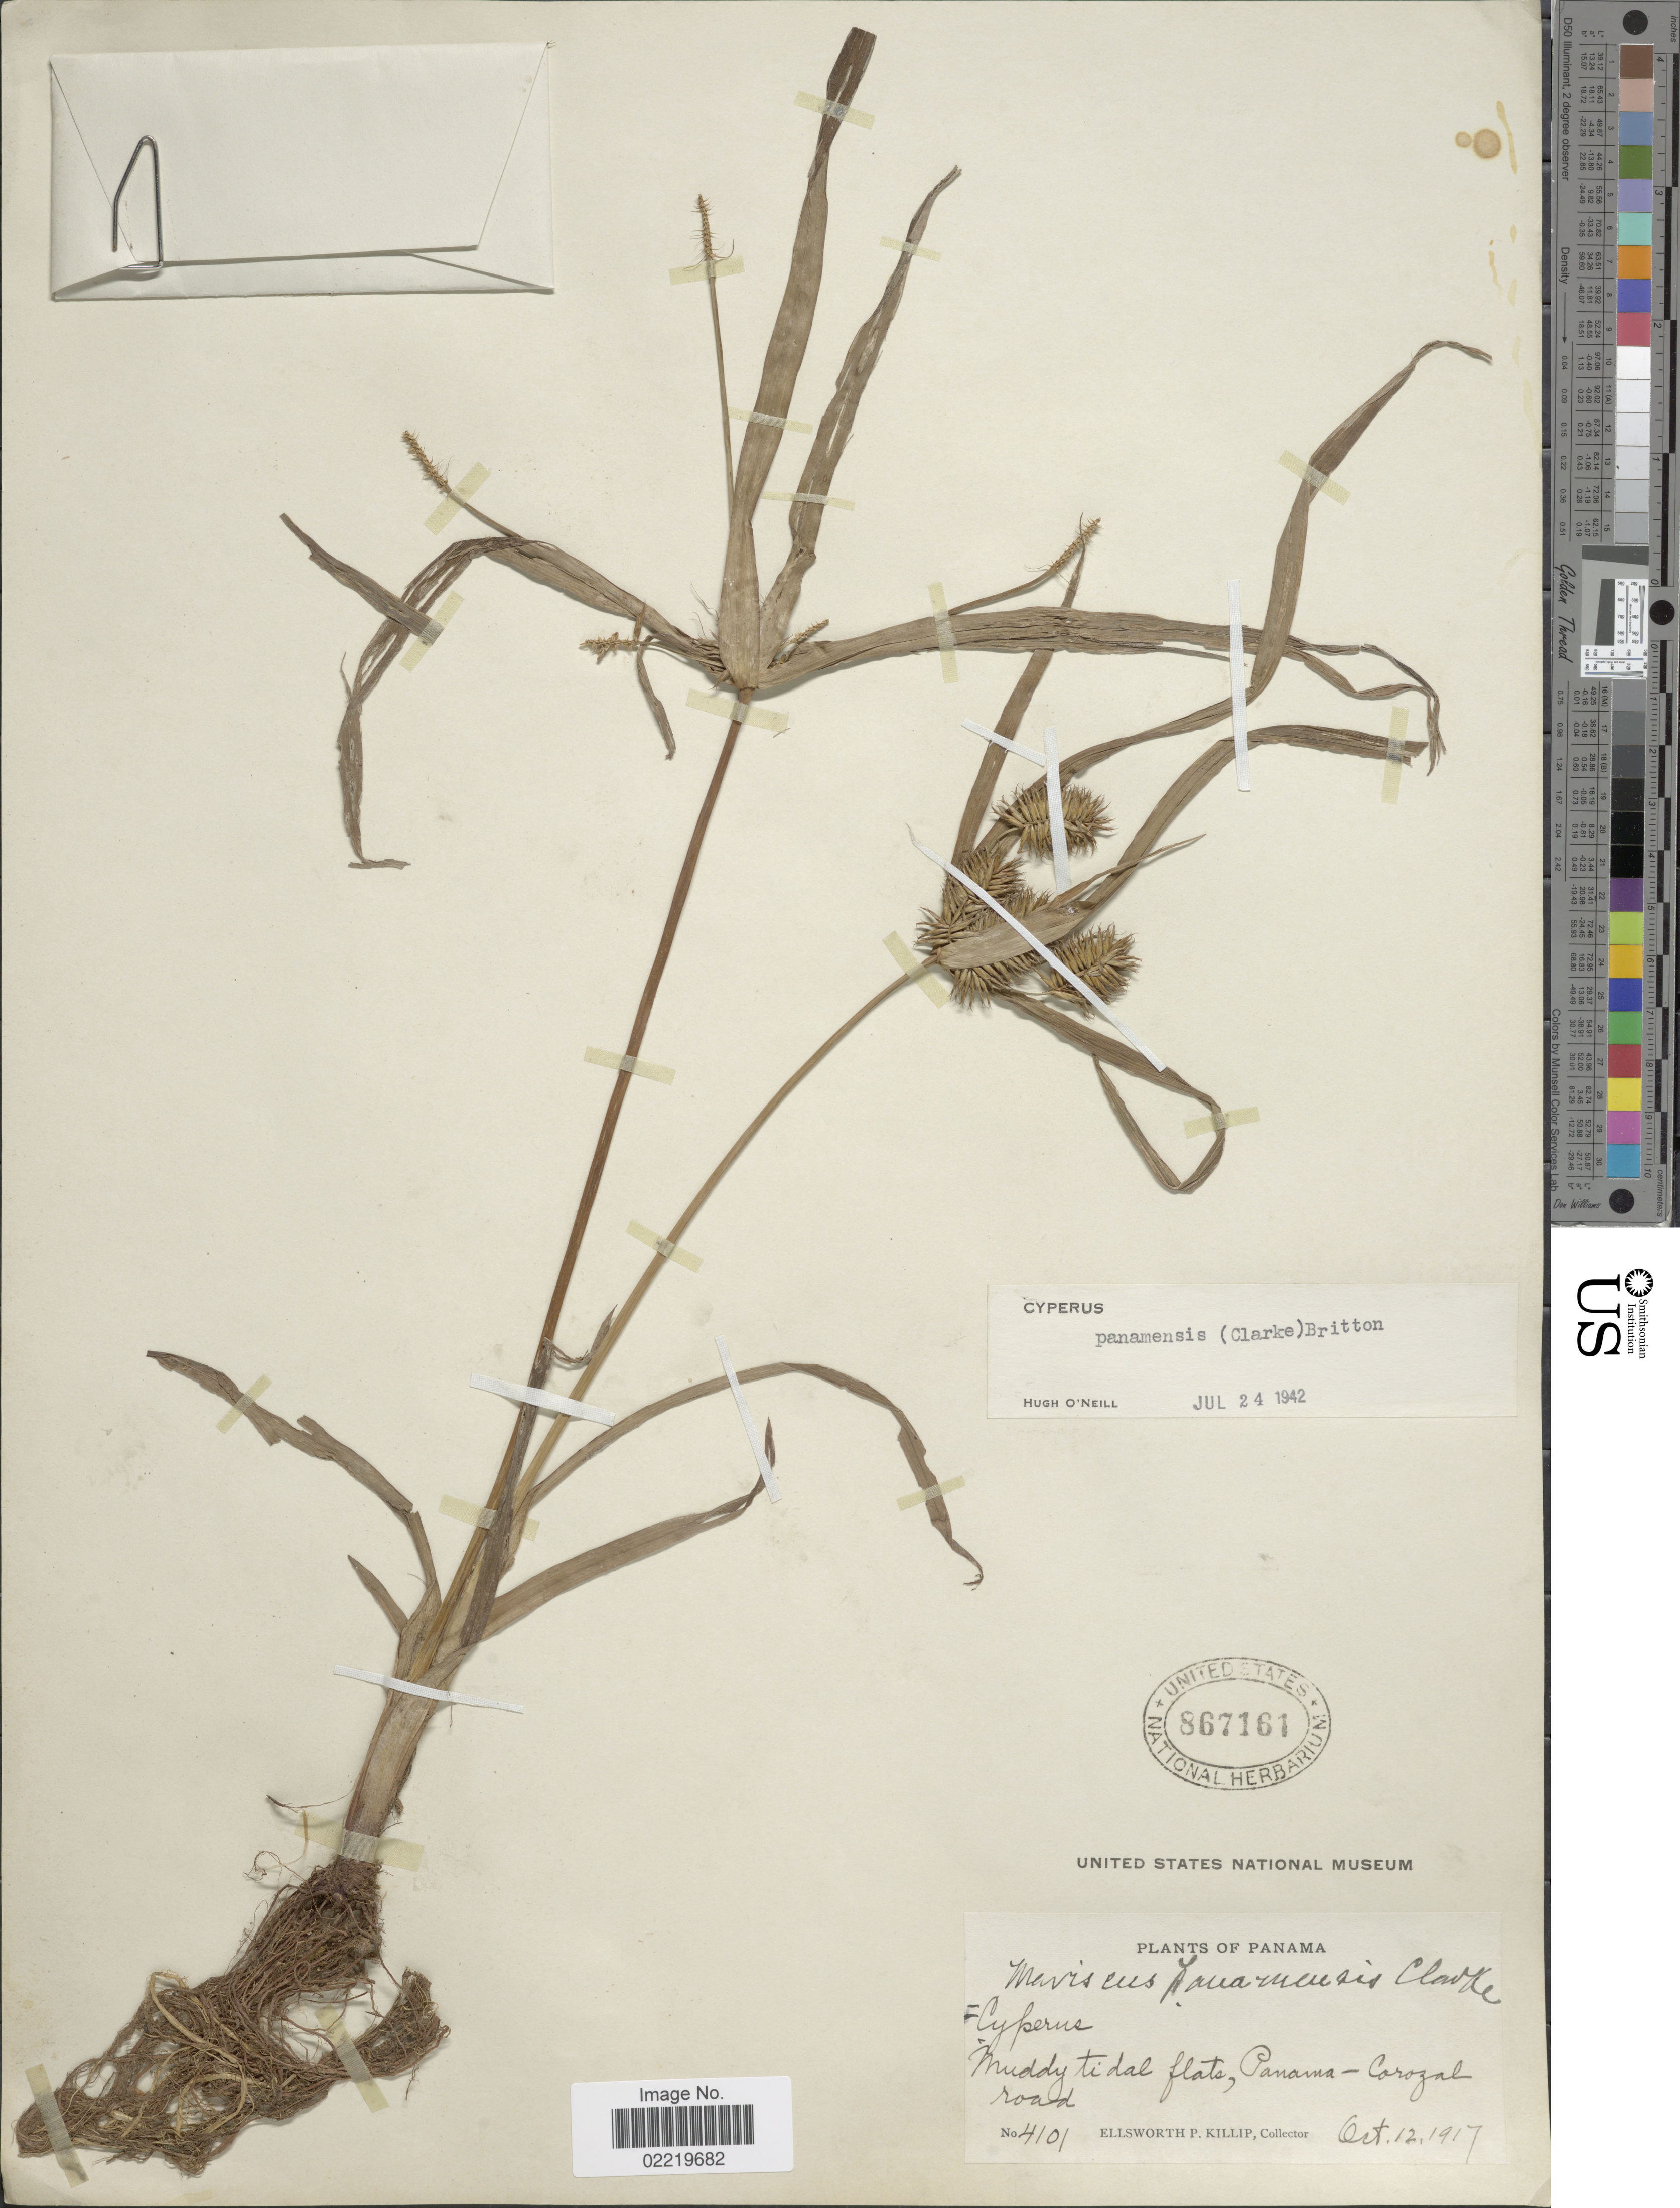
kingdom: Plantae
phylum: Tracheophyta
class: Liliopsida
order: Poales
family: Cyperaceae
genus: Cyperus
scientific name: Cyperus panamensis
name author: (C.B. Clarke) Britton ex Standl.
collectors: E. P. Killip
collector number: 4101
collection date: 1917-10-12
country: Panama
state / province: Panamá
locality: Muddy tidal flats, Panama-Corozal road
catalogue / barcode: US 867161